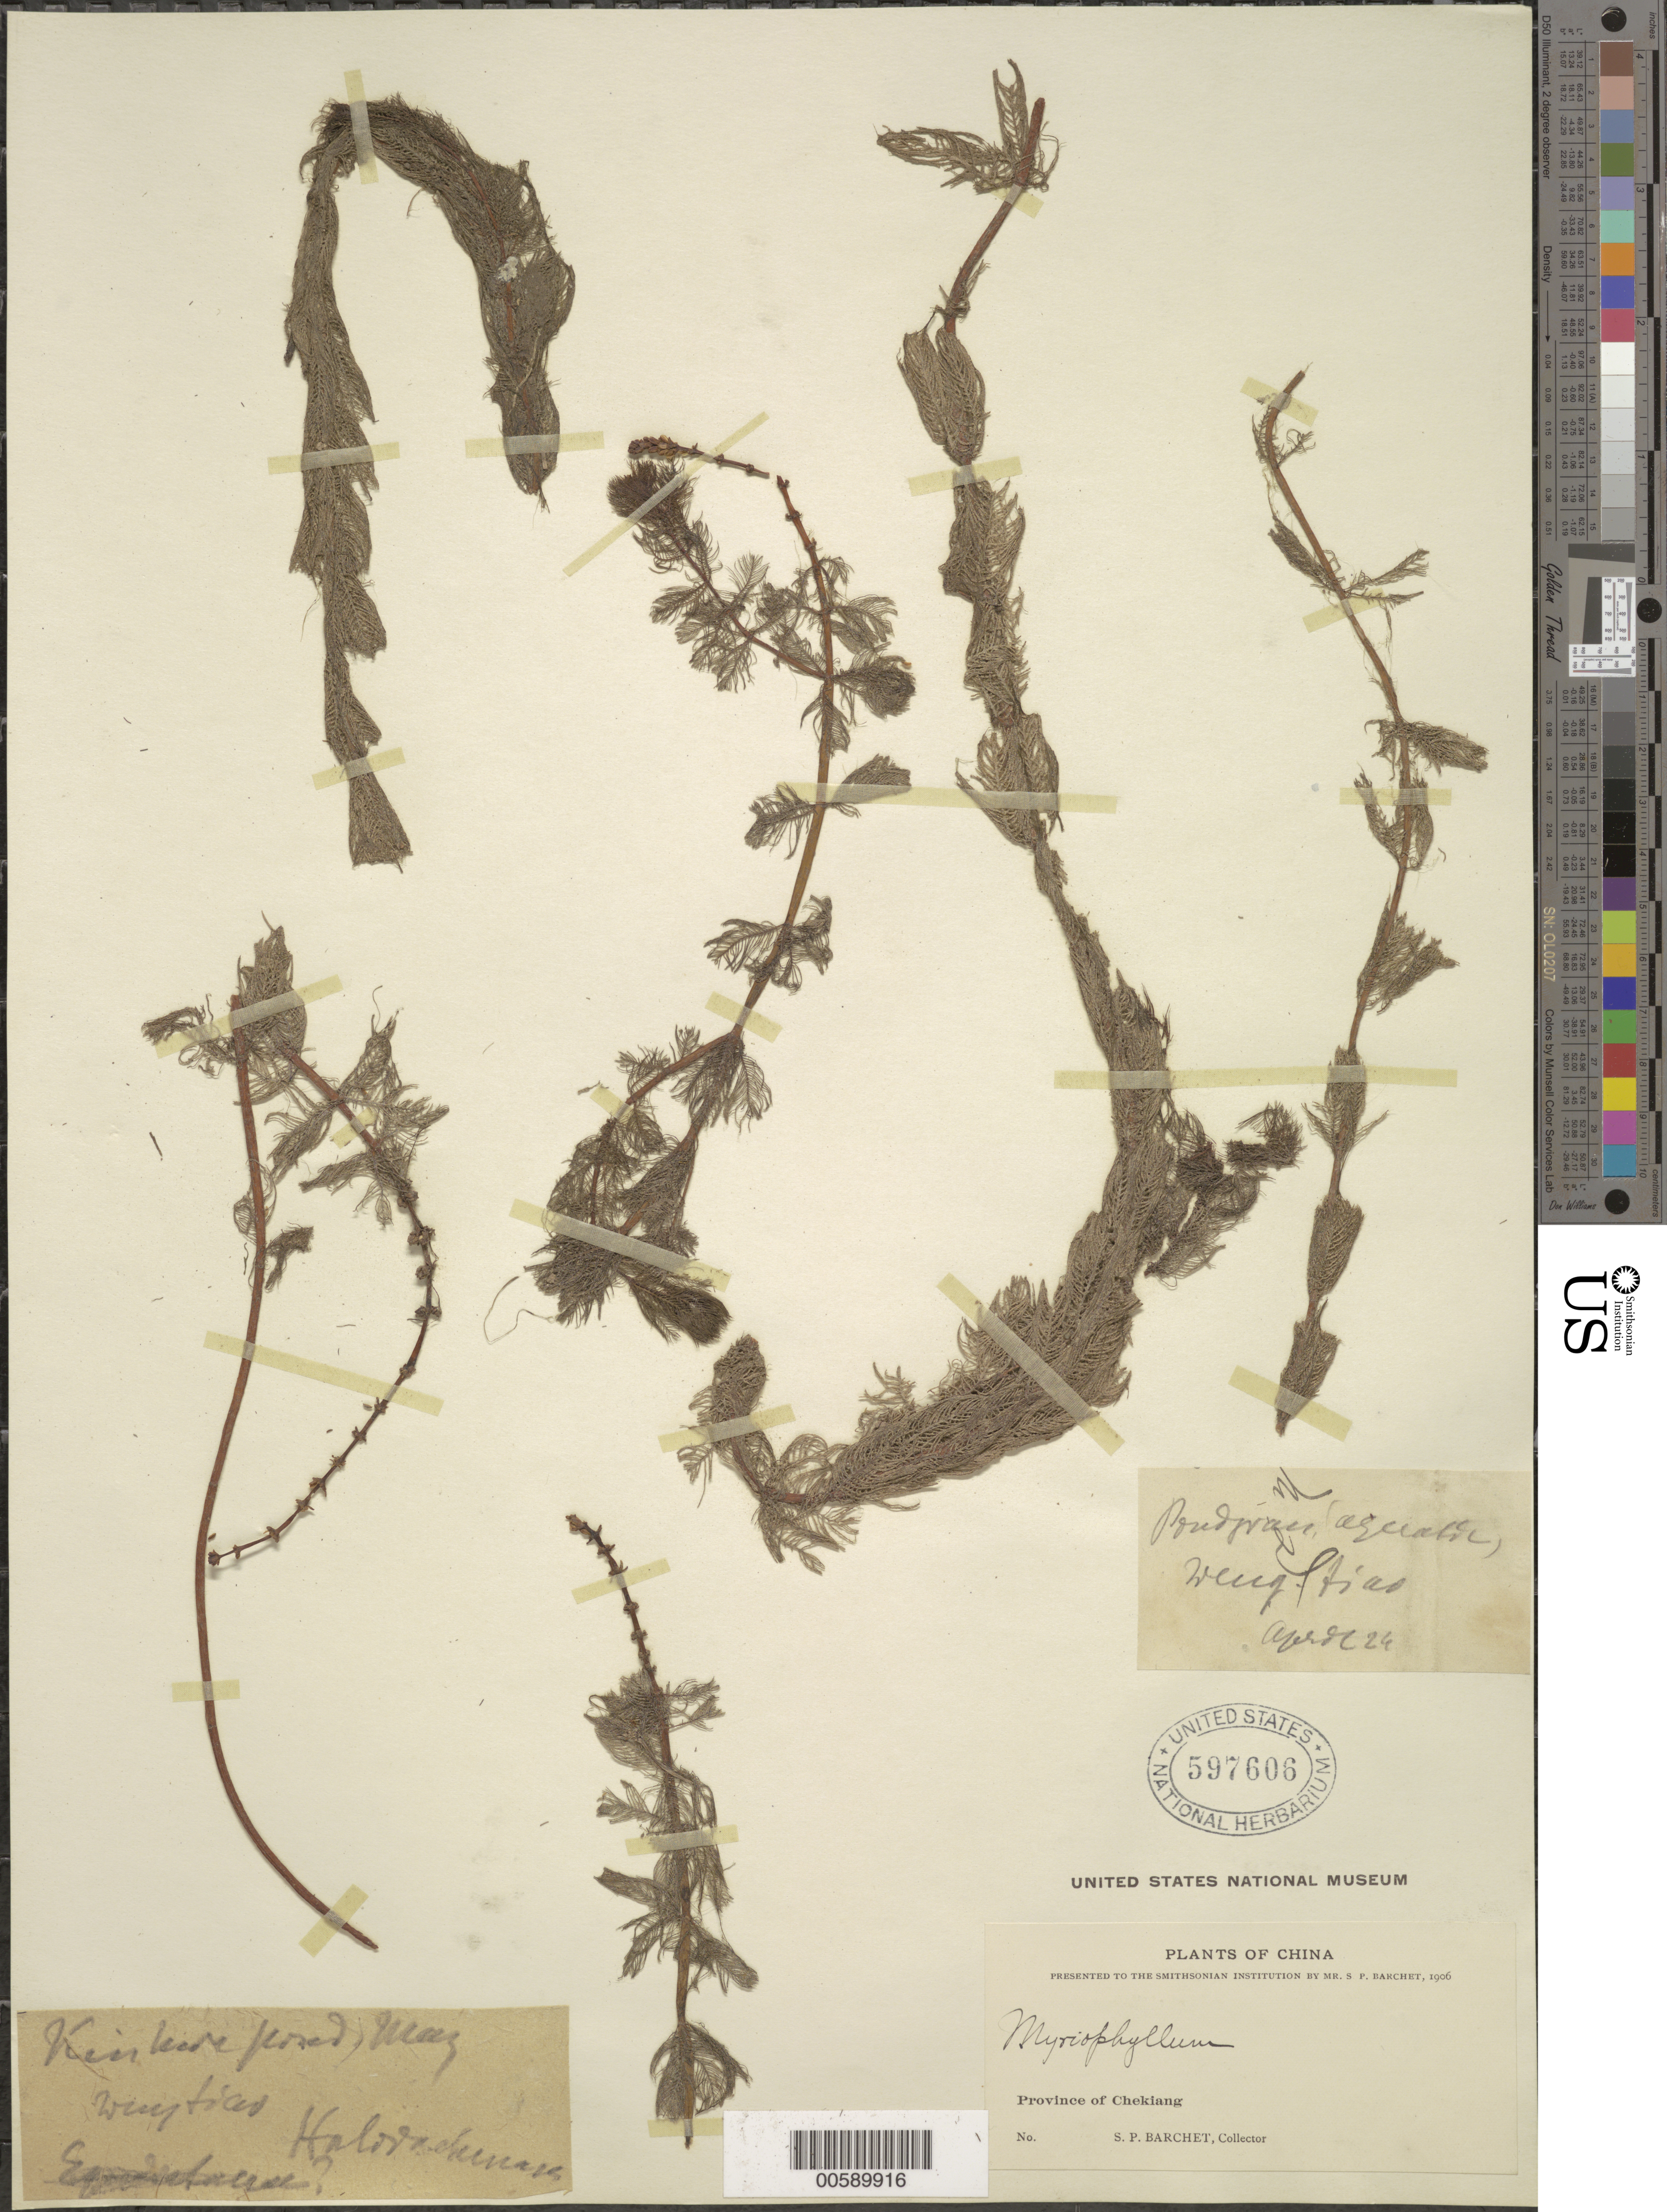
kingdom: Plantae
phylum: Tracheophyta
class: Magnoliopsida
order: Saxifragales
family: Haloragaceae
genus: Myriophyllum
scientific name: Myriophyllum sp.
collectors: S. P. Barchet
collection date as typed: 1906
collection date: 1906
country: China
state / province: Zhejiang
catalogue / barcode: US 597606